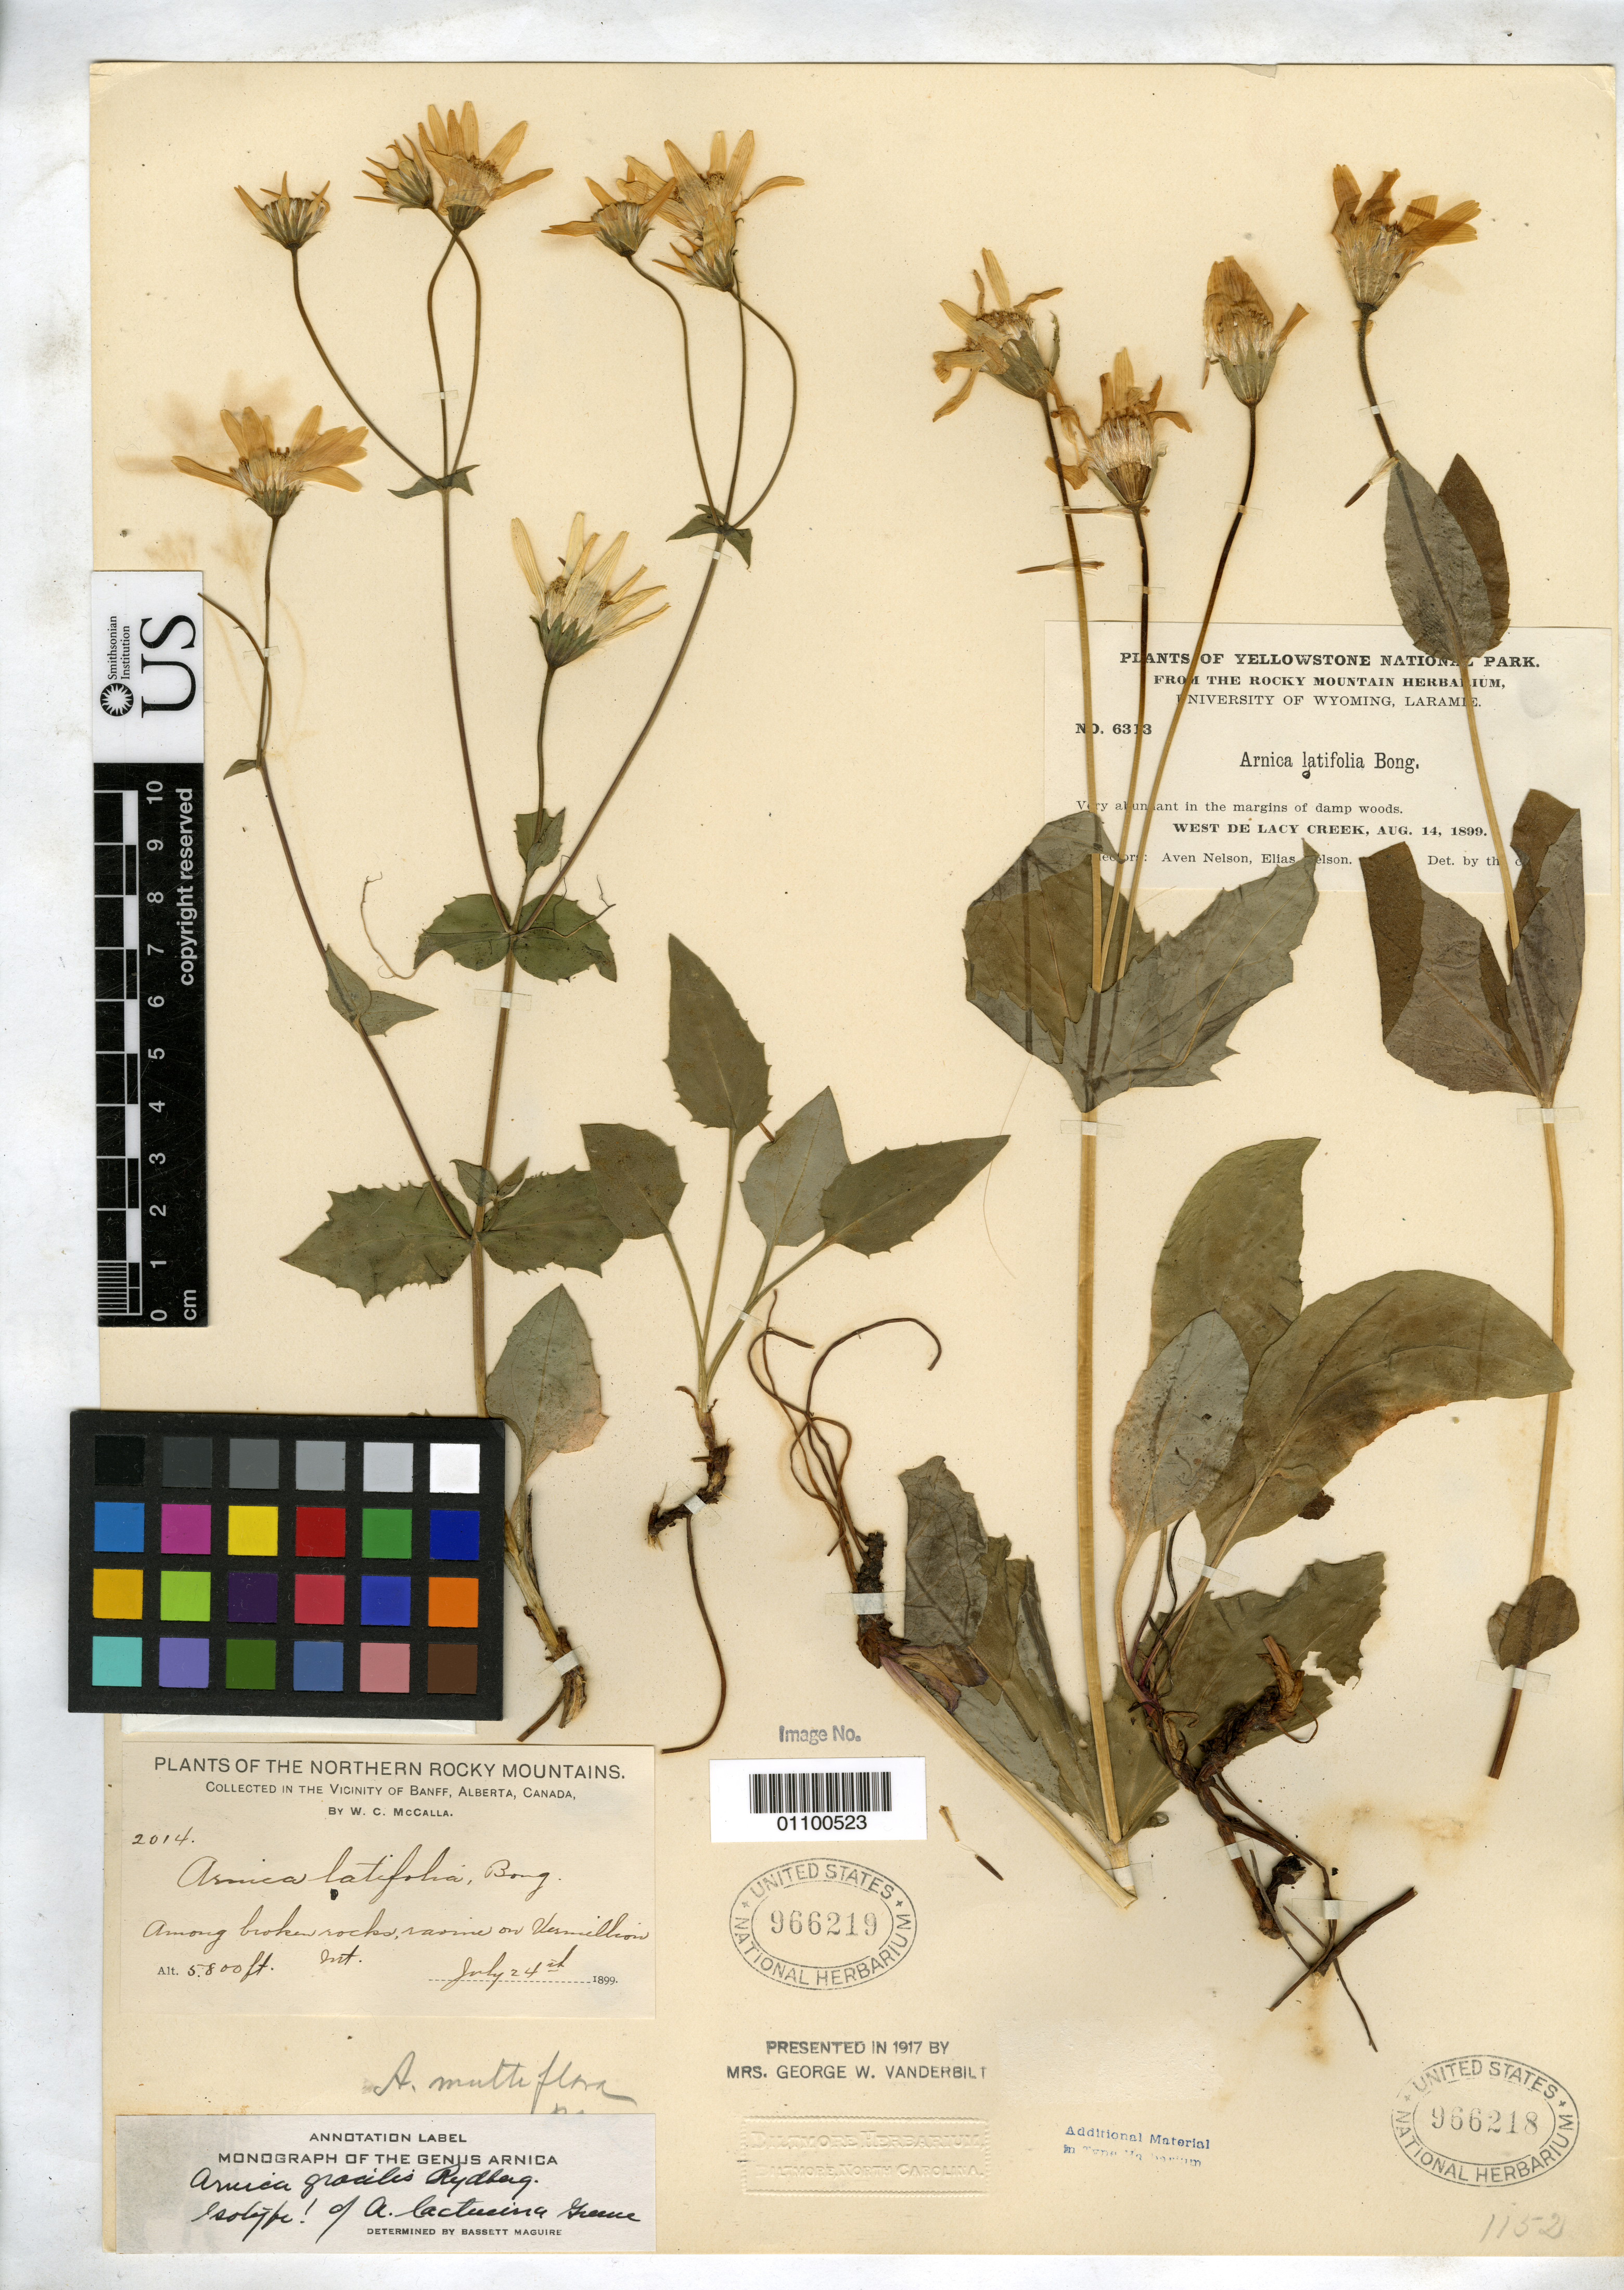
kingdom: Plantae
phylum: Tracheophyta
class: Magnoliopsida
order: Asterales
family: Asteraceae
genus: Arnica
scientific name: Arnica lactucina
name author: Greene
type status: Isotype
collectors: W. McCalla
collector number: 2014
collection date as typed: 24 Jul 1899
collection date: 1899-07-24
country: Canada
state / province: Alberta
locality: Banff, Vermillion Mountain; alt. 5800 ft.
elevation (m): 1768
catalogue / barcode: US 966219